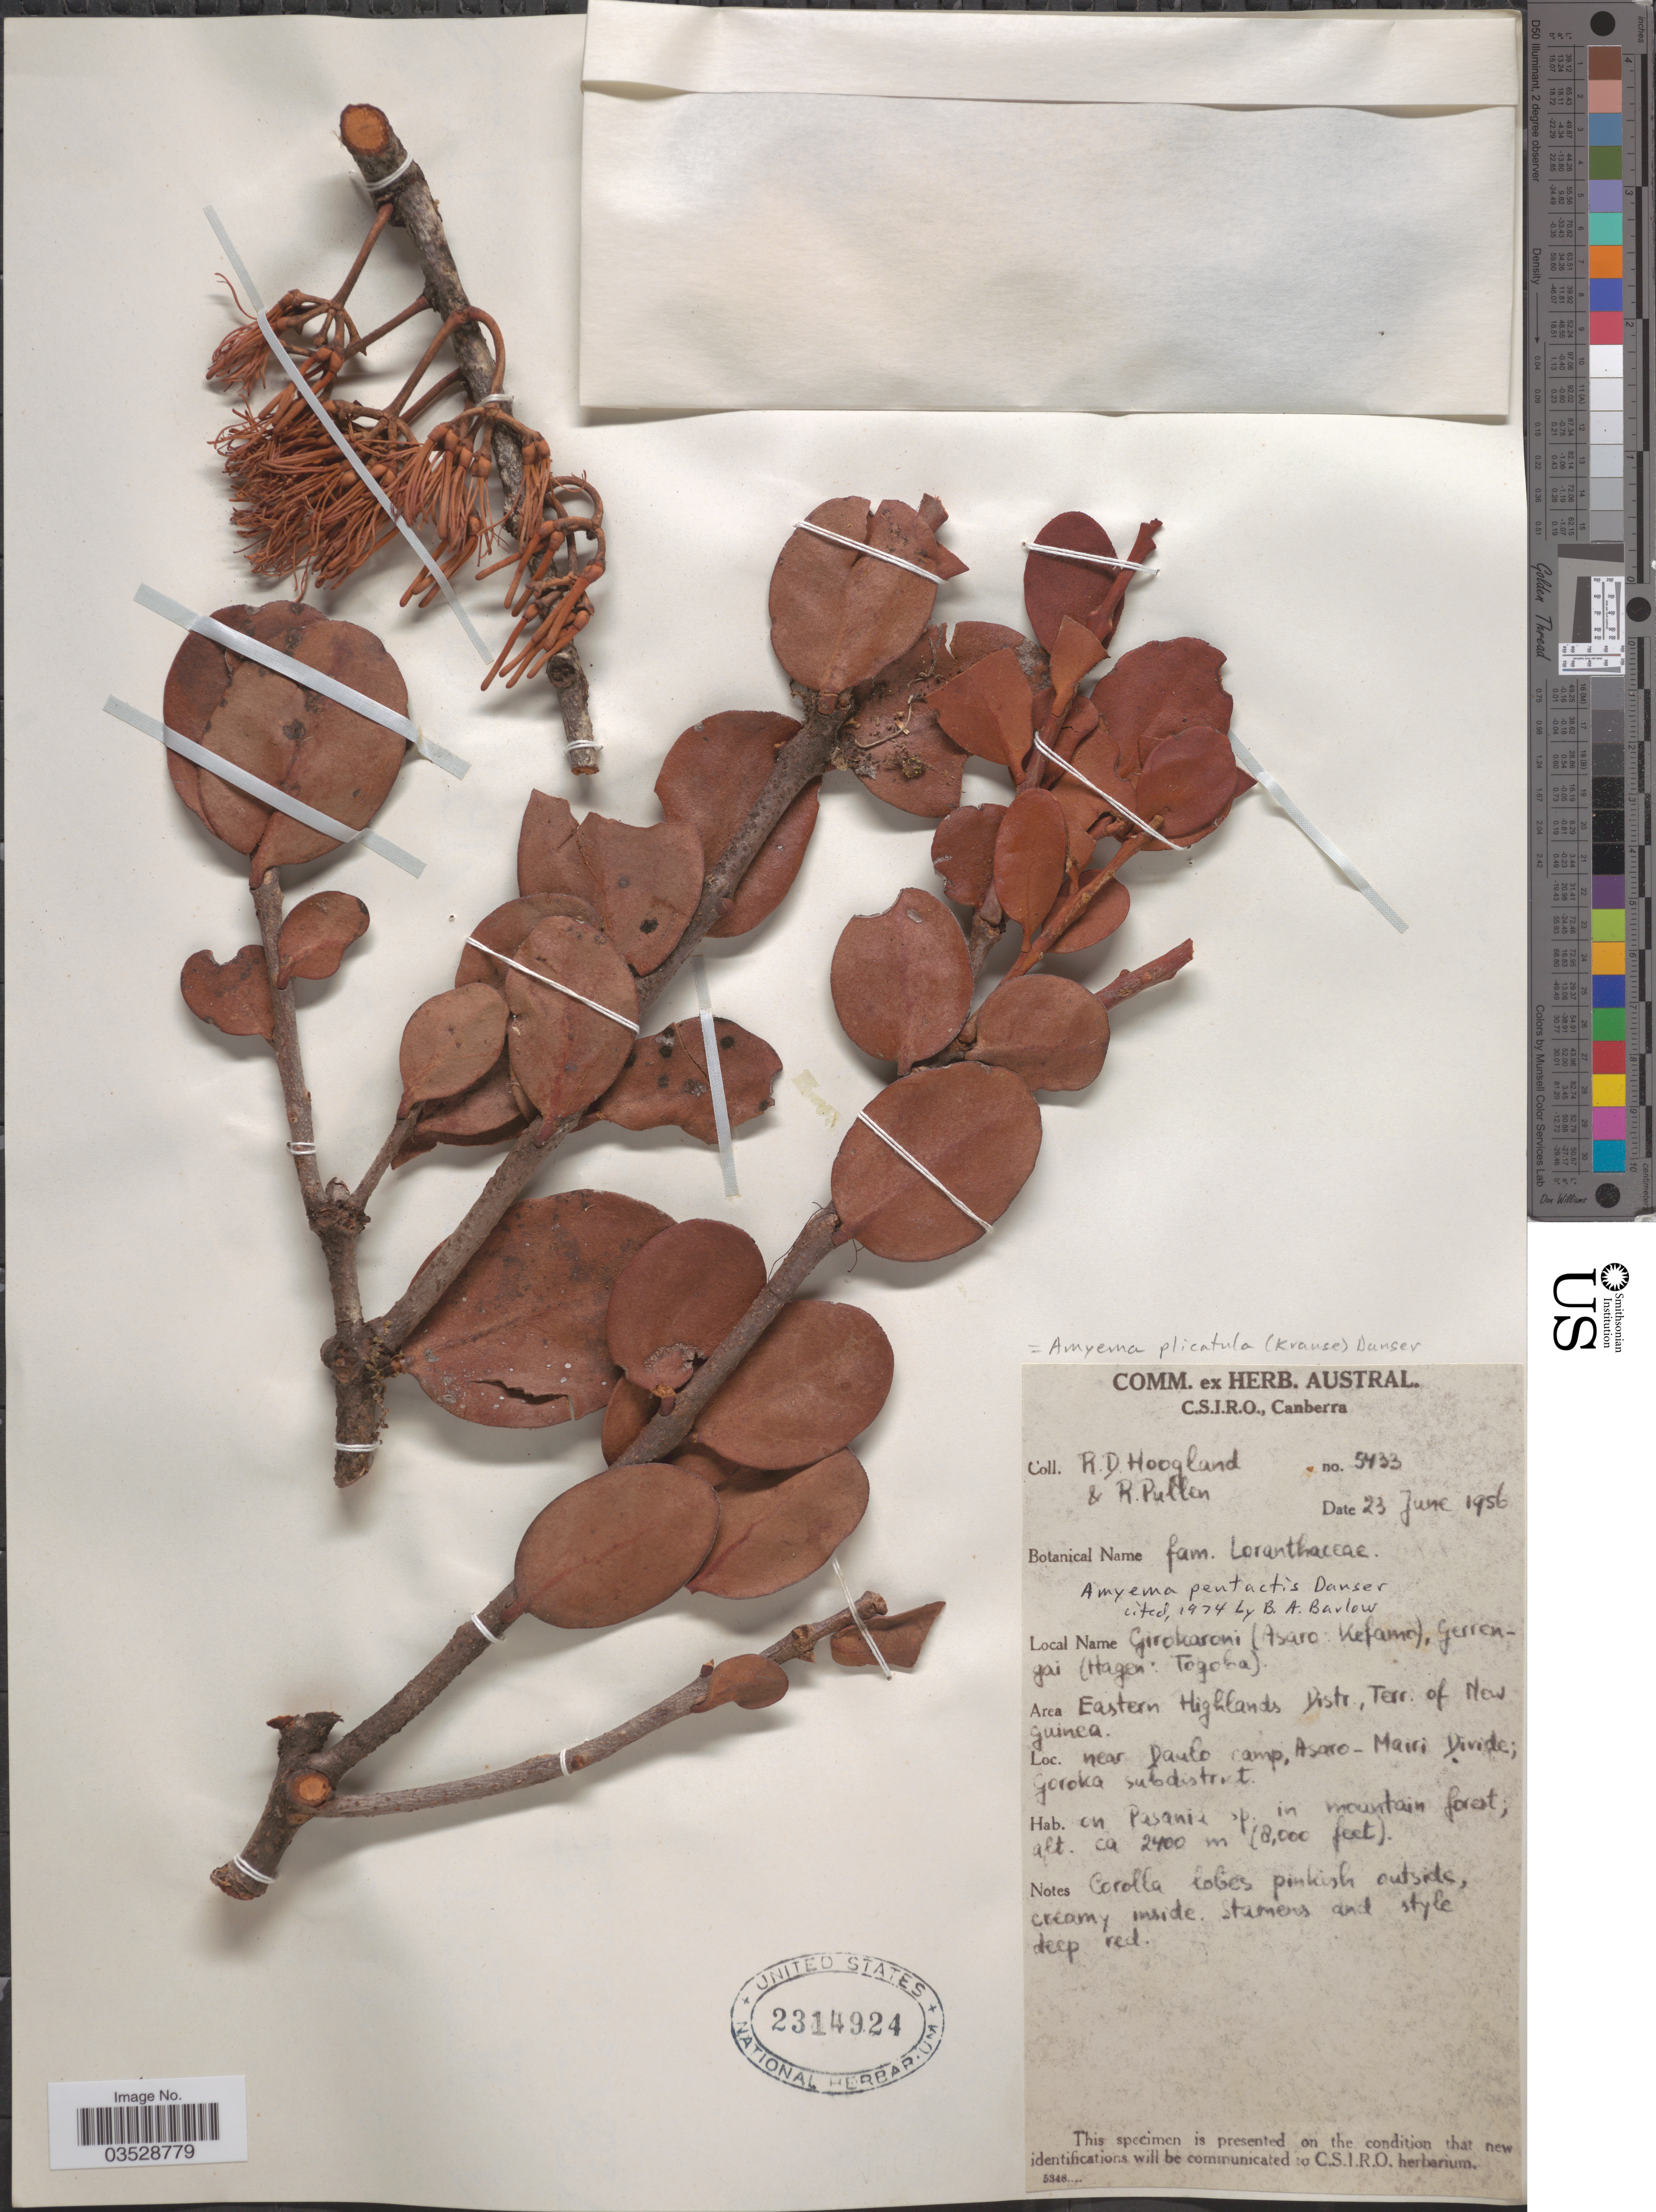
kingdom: Plantae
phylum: Tracheophyta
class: Magnoliopsida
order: Santalales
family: Loranthaceae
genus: Amyema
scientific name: Amyema plicatula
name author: Danser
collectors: R. D. Hoogland & R. Pullen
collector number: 5433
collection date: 1956-06-23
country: Papua New Guinea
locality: Area Eastern Highlands Distr., Terr. of New Guinea. Near Daulo camp, Asaro-Mairi Divide; Goroka subdistrict.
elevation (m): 2438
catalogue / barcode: US 2314924